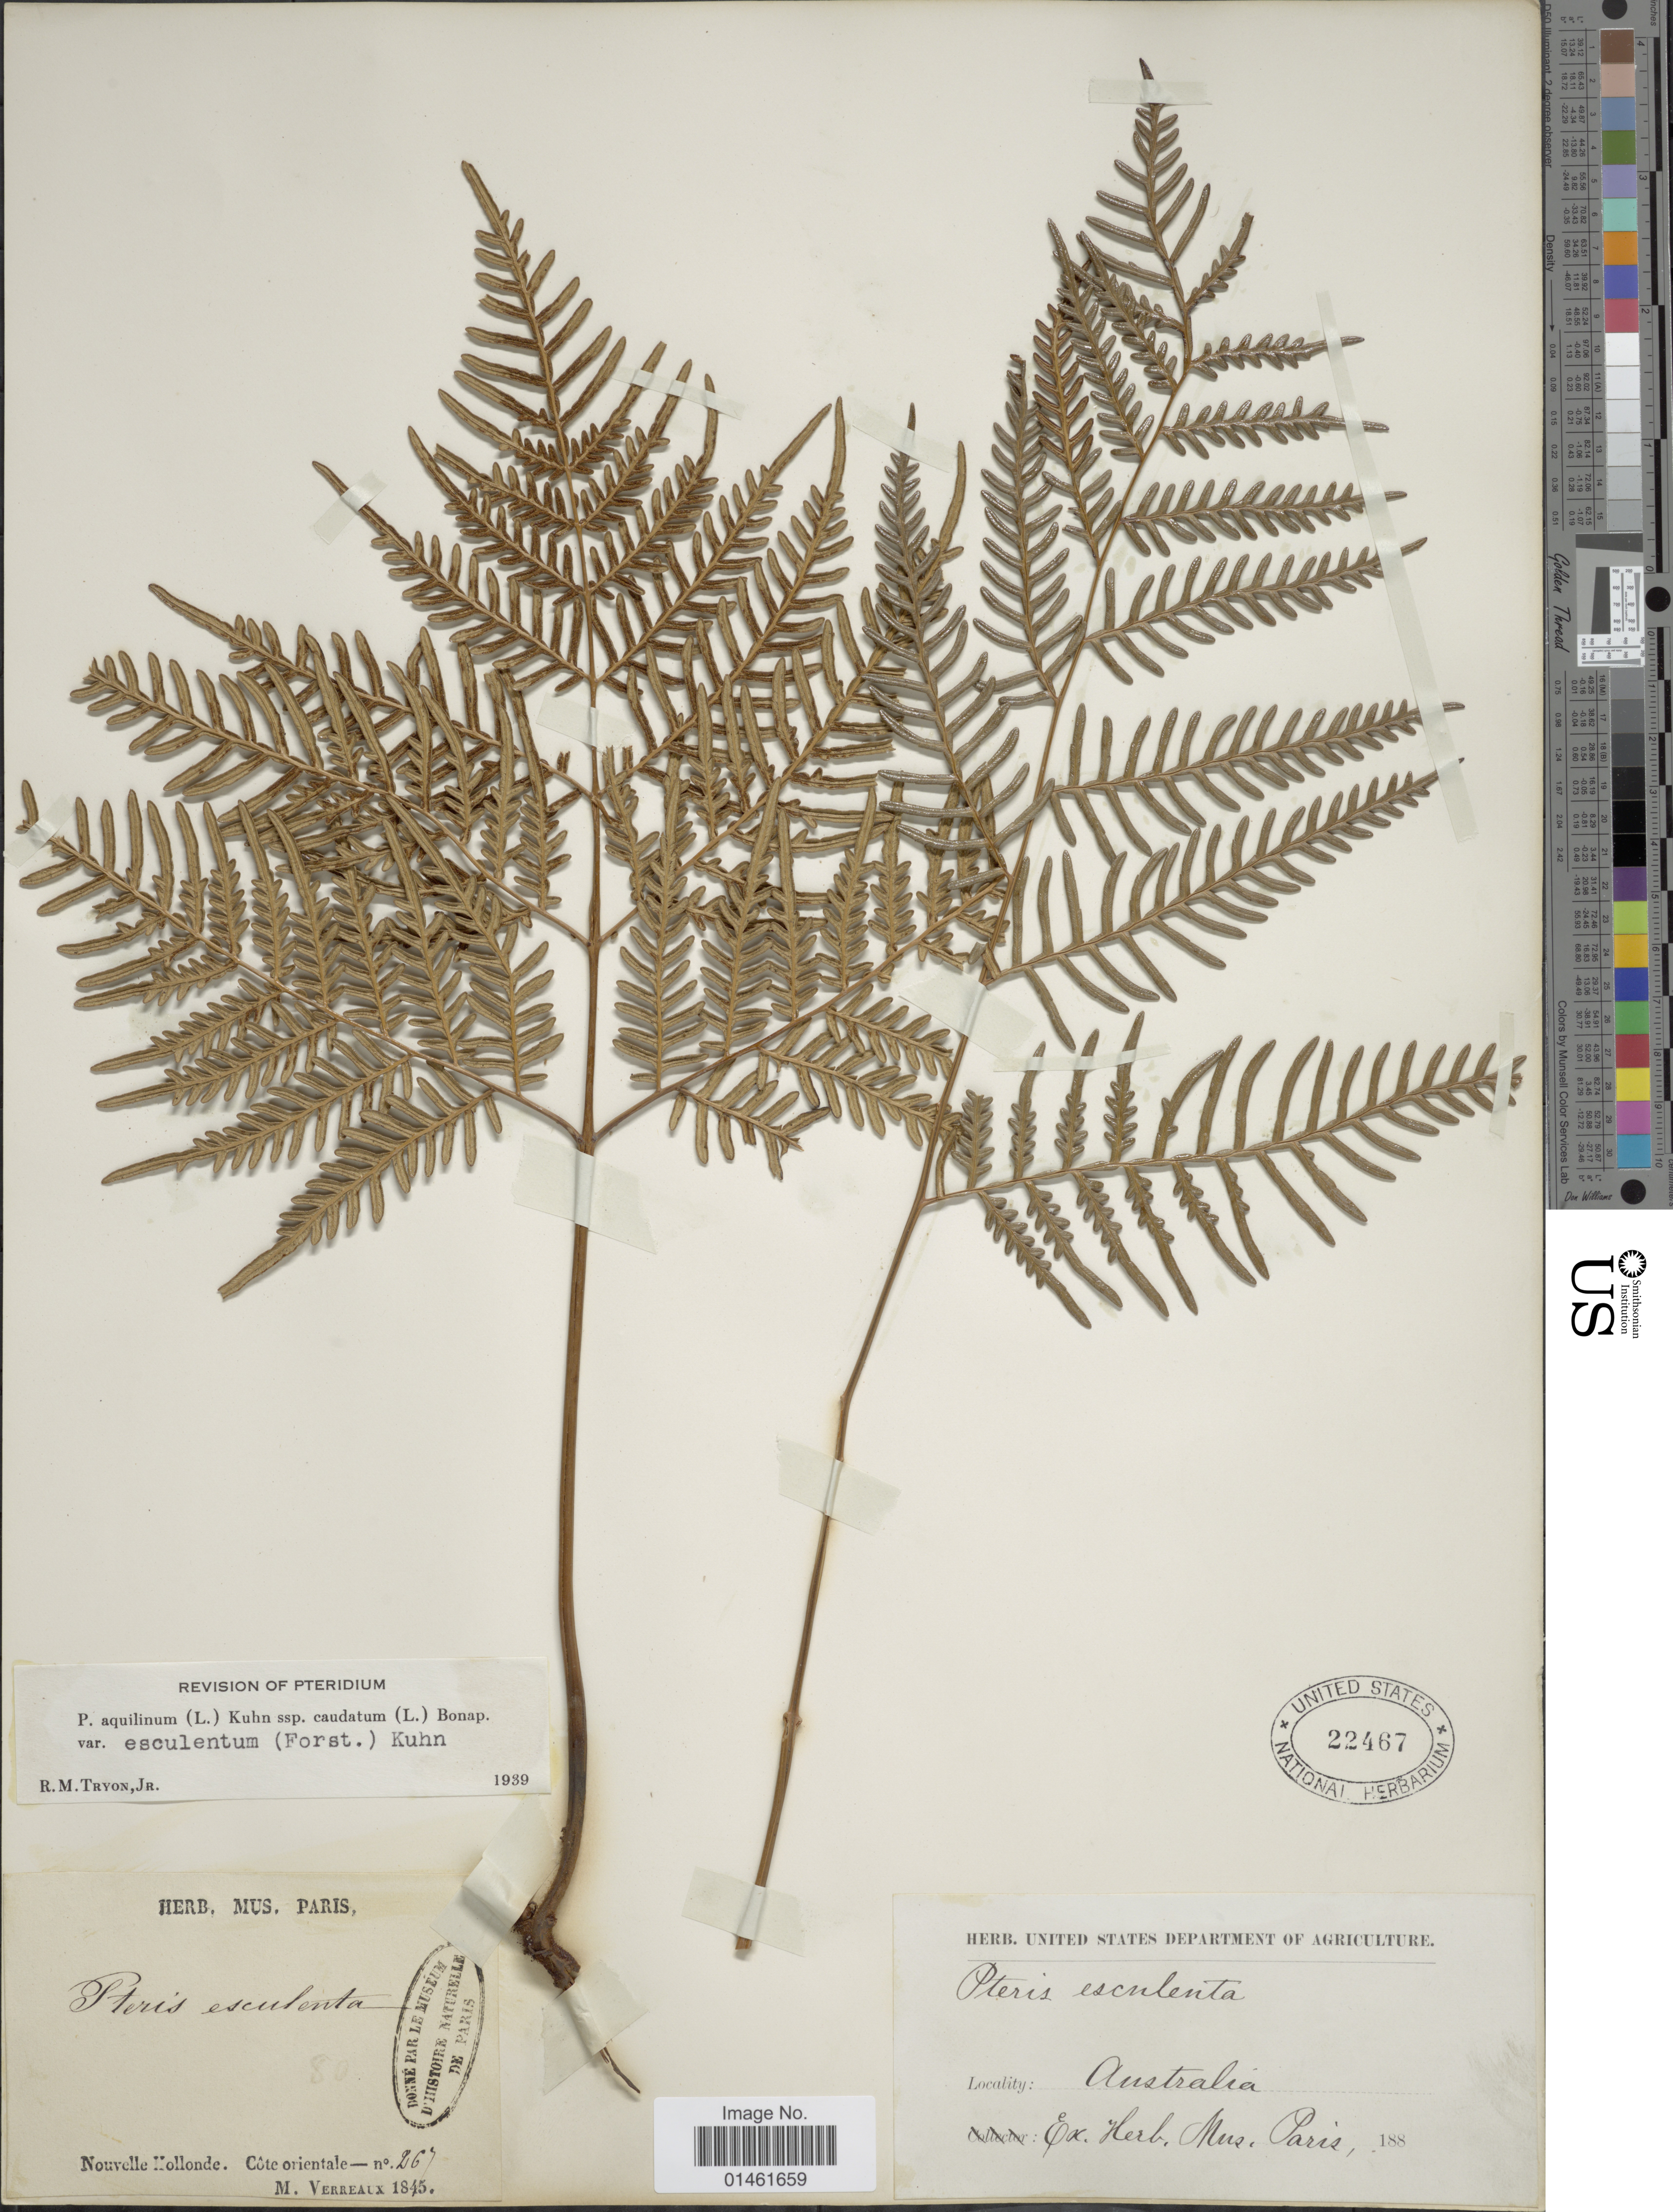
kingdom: Plantae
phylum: Tracheophyta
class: Polypodiopsida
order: Polypodiales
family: Dennstaedtiaceae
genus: Pteridium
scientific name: Pteridium esculentum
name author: (G. Forst.) Cockayne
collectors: M. Verreaux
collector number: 267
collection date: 1845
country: Australia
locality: Nouvelle Hollonde, Cote orientale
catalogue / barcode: US 22467